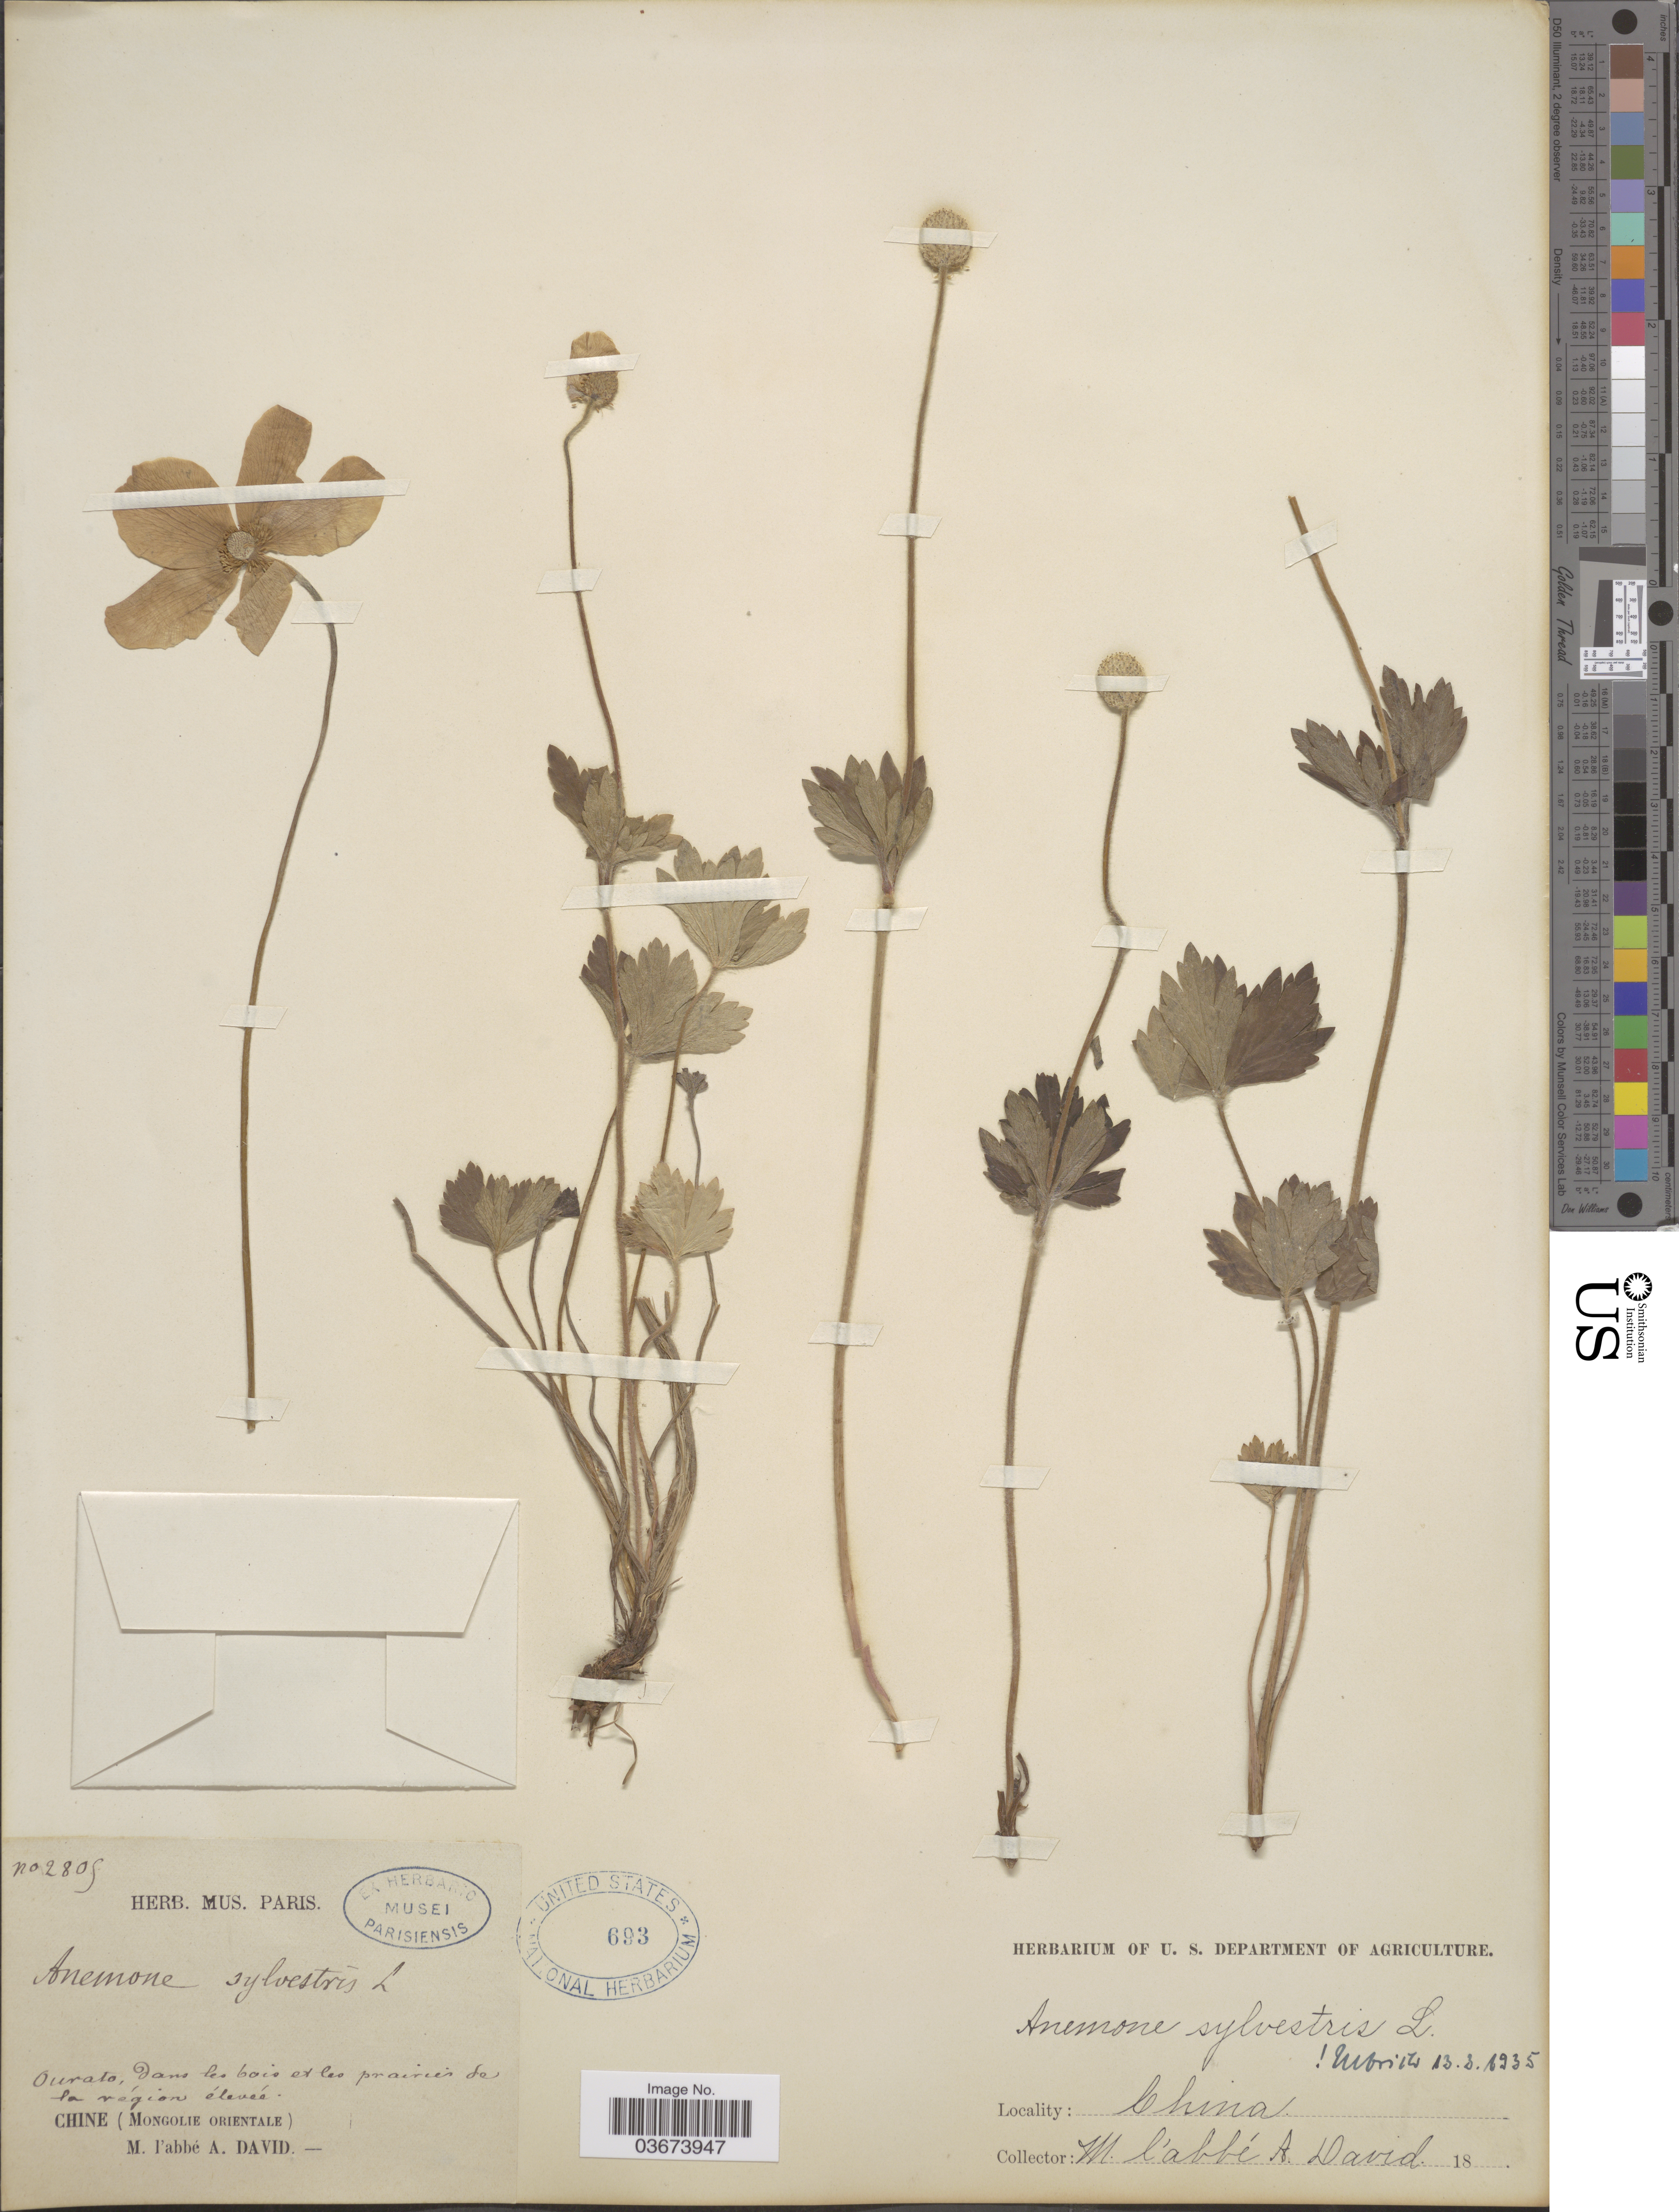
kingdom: Plantae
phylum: Tracheophyta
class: Magnoliopsida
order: Ranunculales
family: Ranunculaceae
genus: Anemone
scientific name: Anemone sylvestris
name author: L.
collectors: M. David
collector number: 2805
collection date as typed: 18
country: China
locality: Chine (Mongolie Orientale). Ourato, dans le bois de les prairies de la región .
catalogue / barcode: US 693